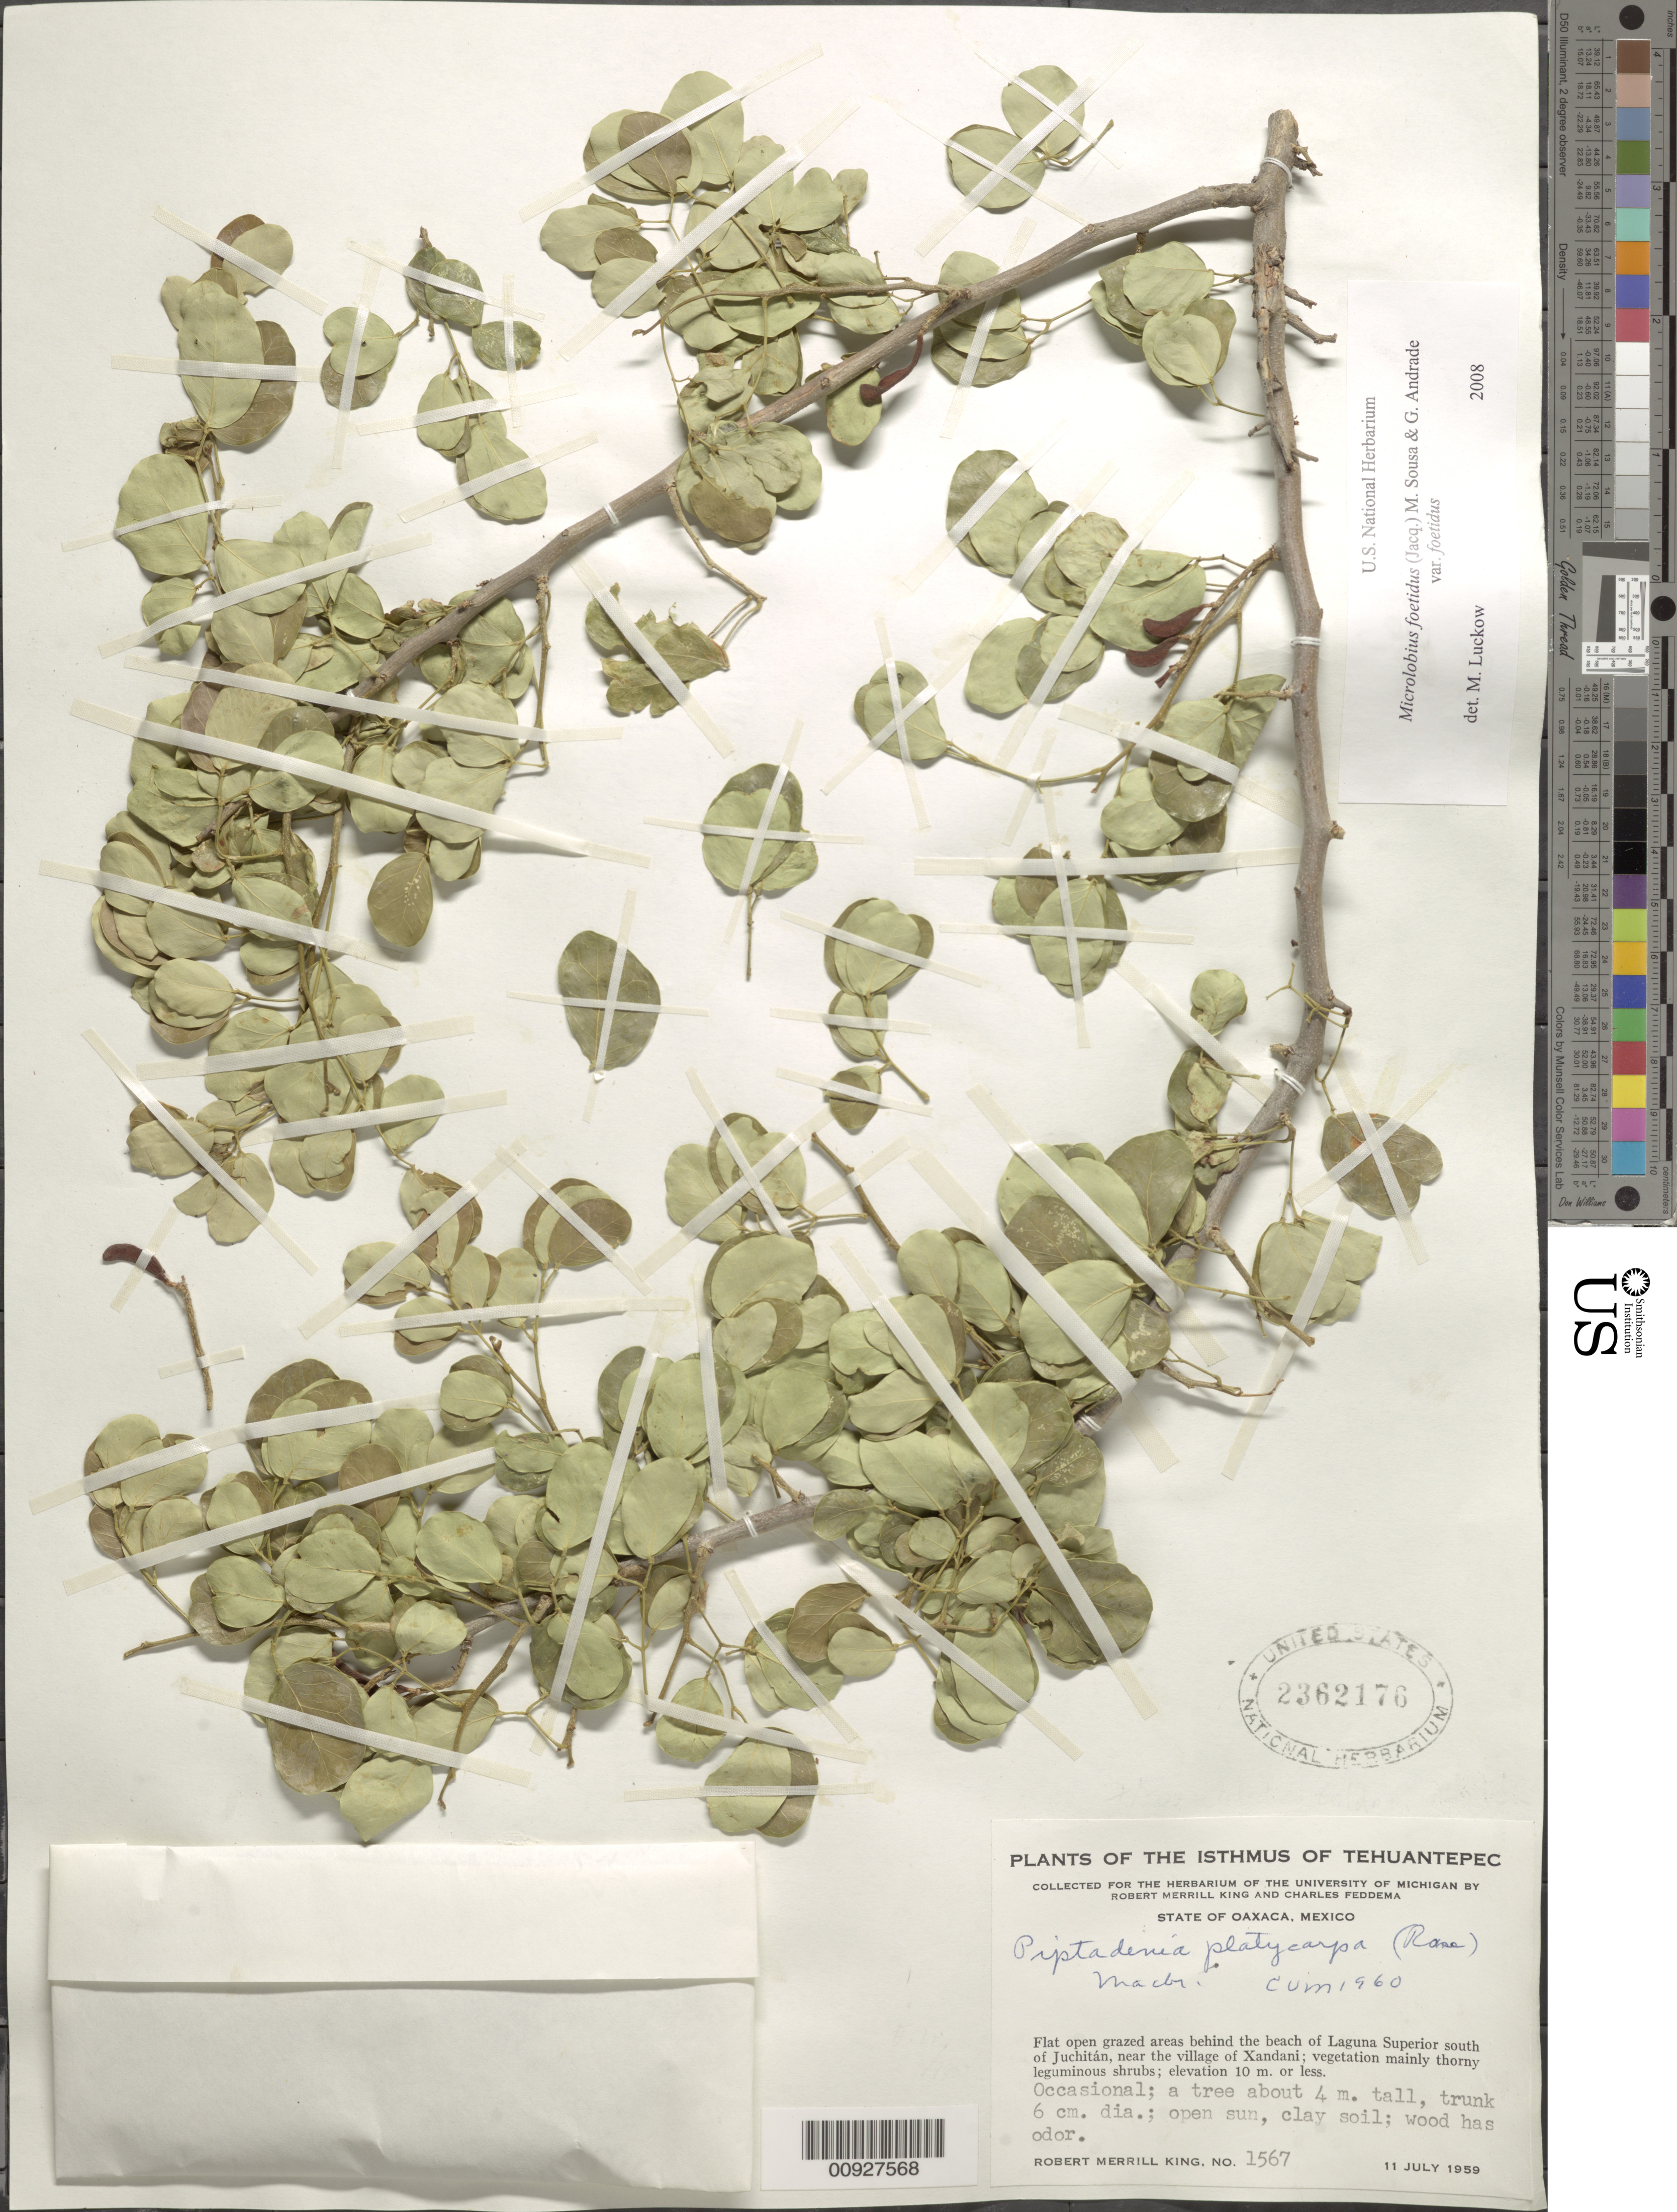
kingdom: Plantae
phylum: Tracheophyta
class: Magnoliopsida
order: Fabales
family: Fabaceae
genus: Microlobius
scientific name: Microlobius foetidus subsp. foetidus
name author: (Jacq.) M. Sousa & G. Andrade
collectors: R. M. King & C. Feddema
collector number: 1567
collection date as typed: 11 Jul 1959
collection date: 1959-07-11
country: Mexico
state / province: Oaxaca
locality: Flat open grazed areas behind the beach of Laguna Superior south of Juchitán, near the village of Xandani.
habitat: Vegetation mainly thorny leguminous shrubs. Open sun. clay soil.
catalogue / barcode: US 2362176